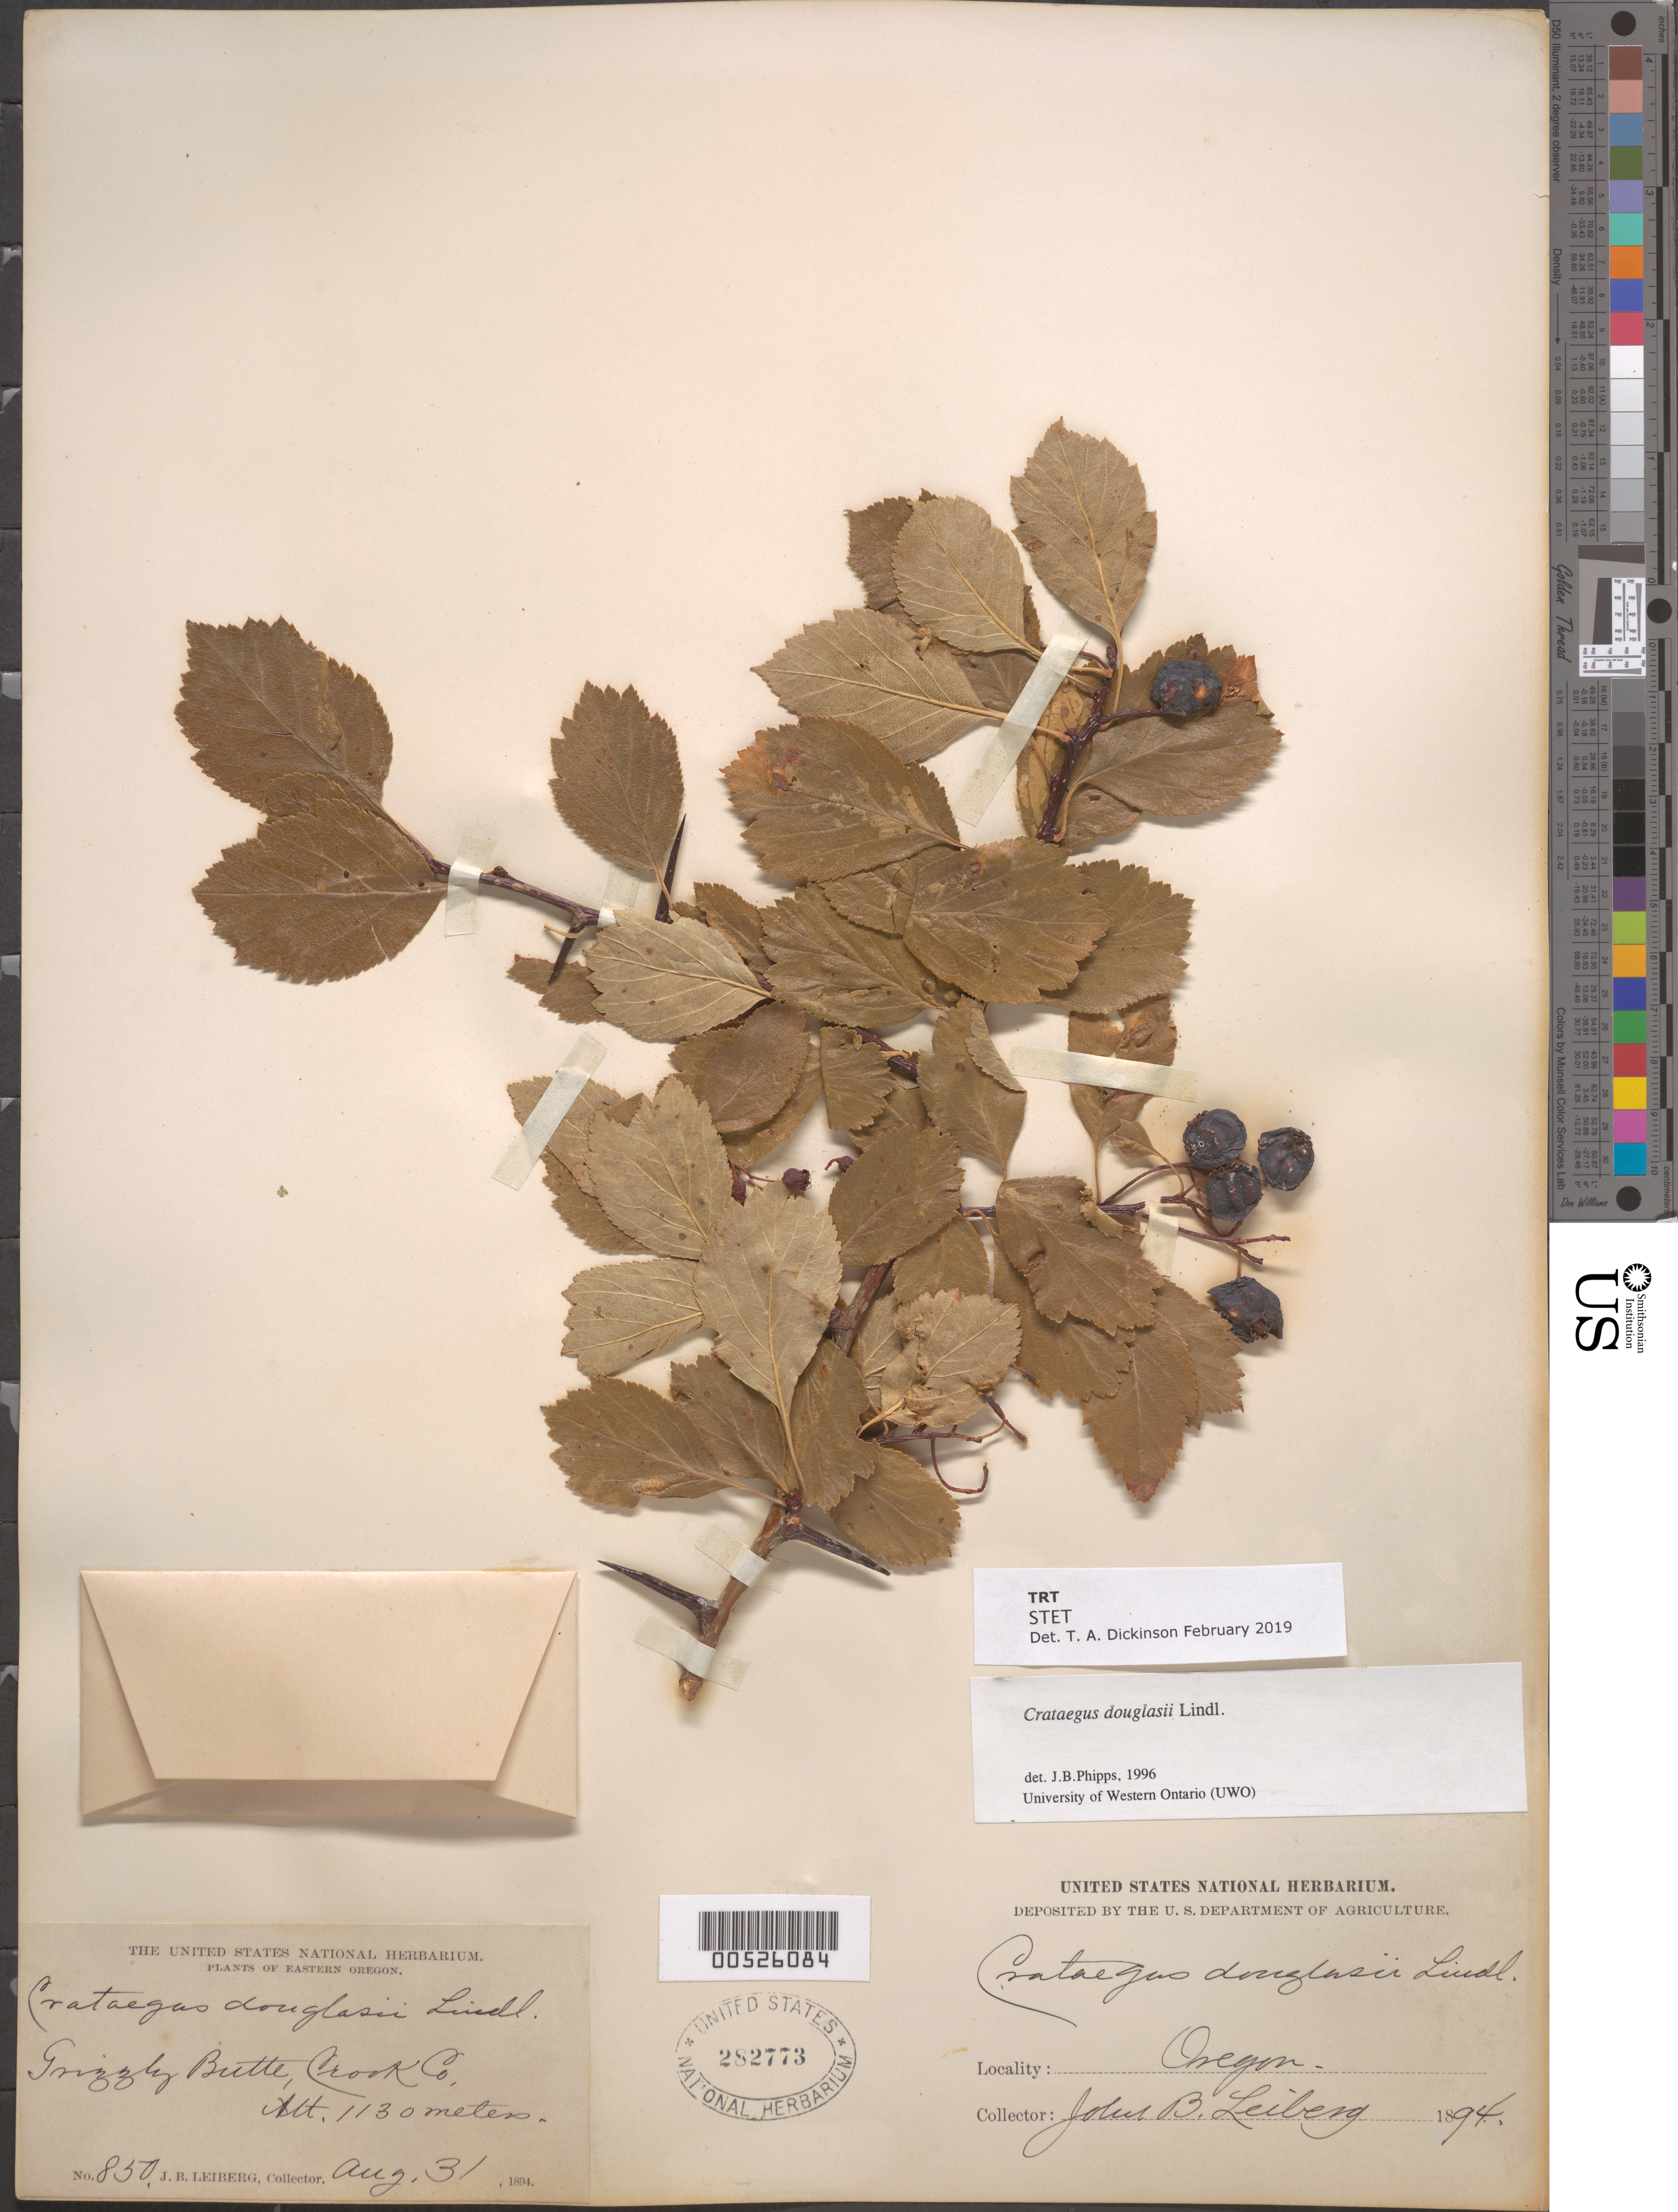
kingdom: Plantae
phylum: Tracheophyta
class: Magnoliopsida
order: Rosales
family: Rosaceae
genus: Crataegus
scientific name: Crataegus douglasii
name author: Lindl.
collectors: J. Leiberg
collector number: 850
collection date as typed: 31 Aug 1894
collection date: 1894-08-31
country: United States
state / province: Oregon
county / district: Crook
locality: Grizzly Butte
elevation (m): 1130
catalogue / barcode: US 282773